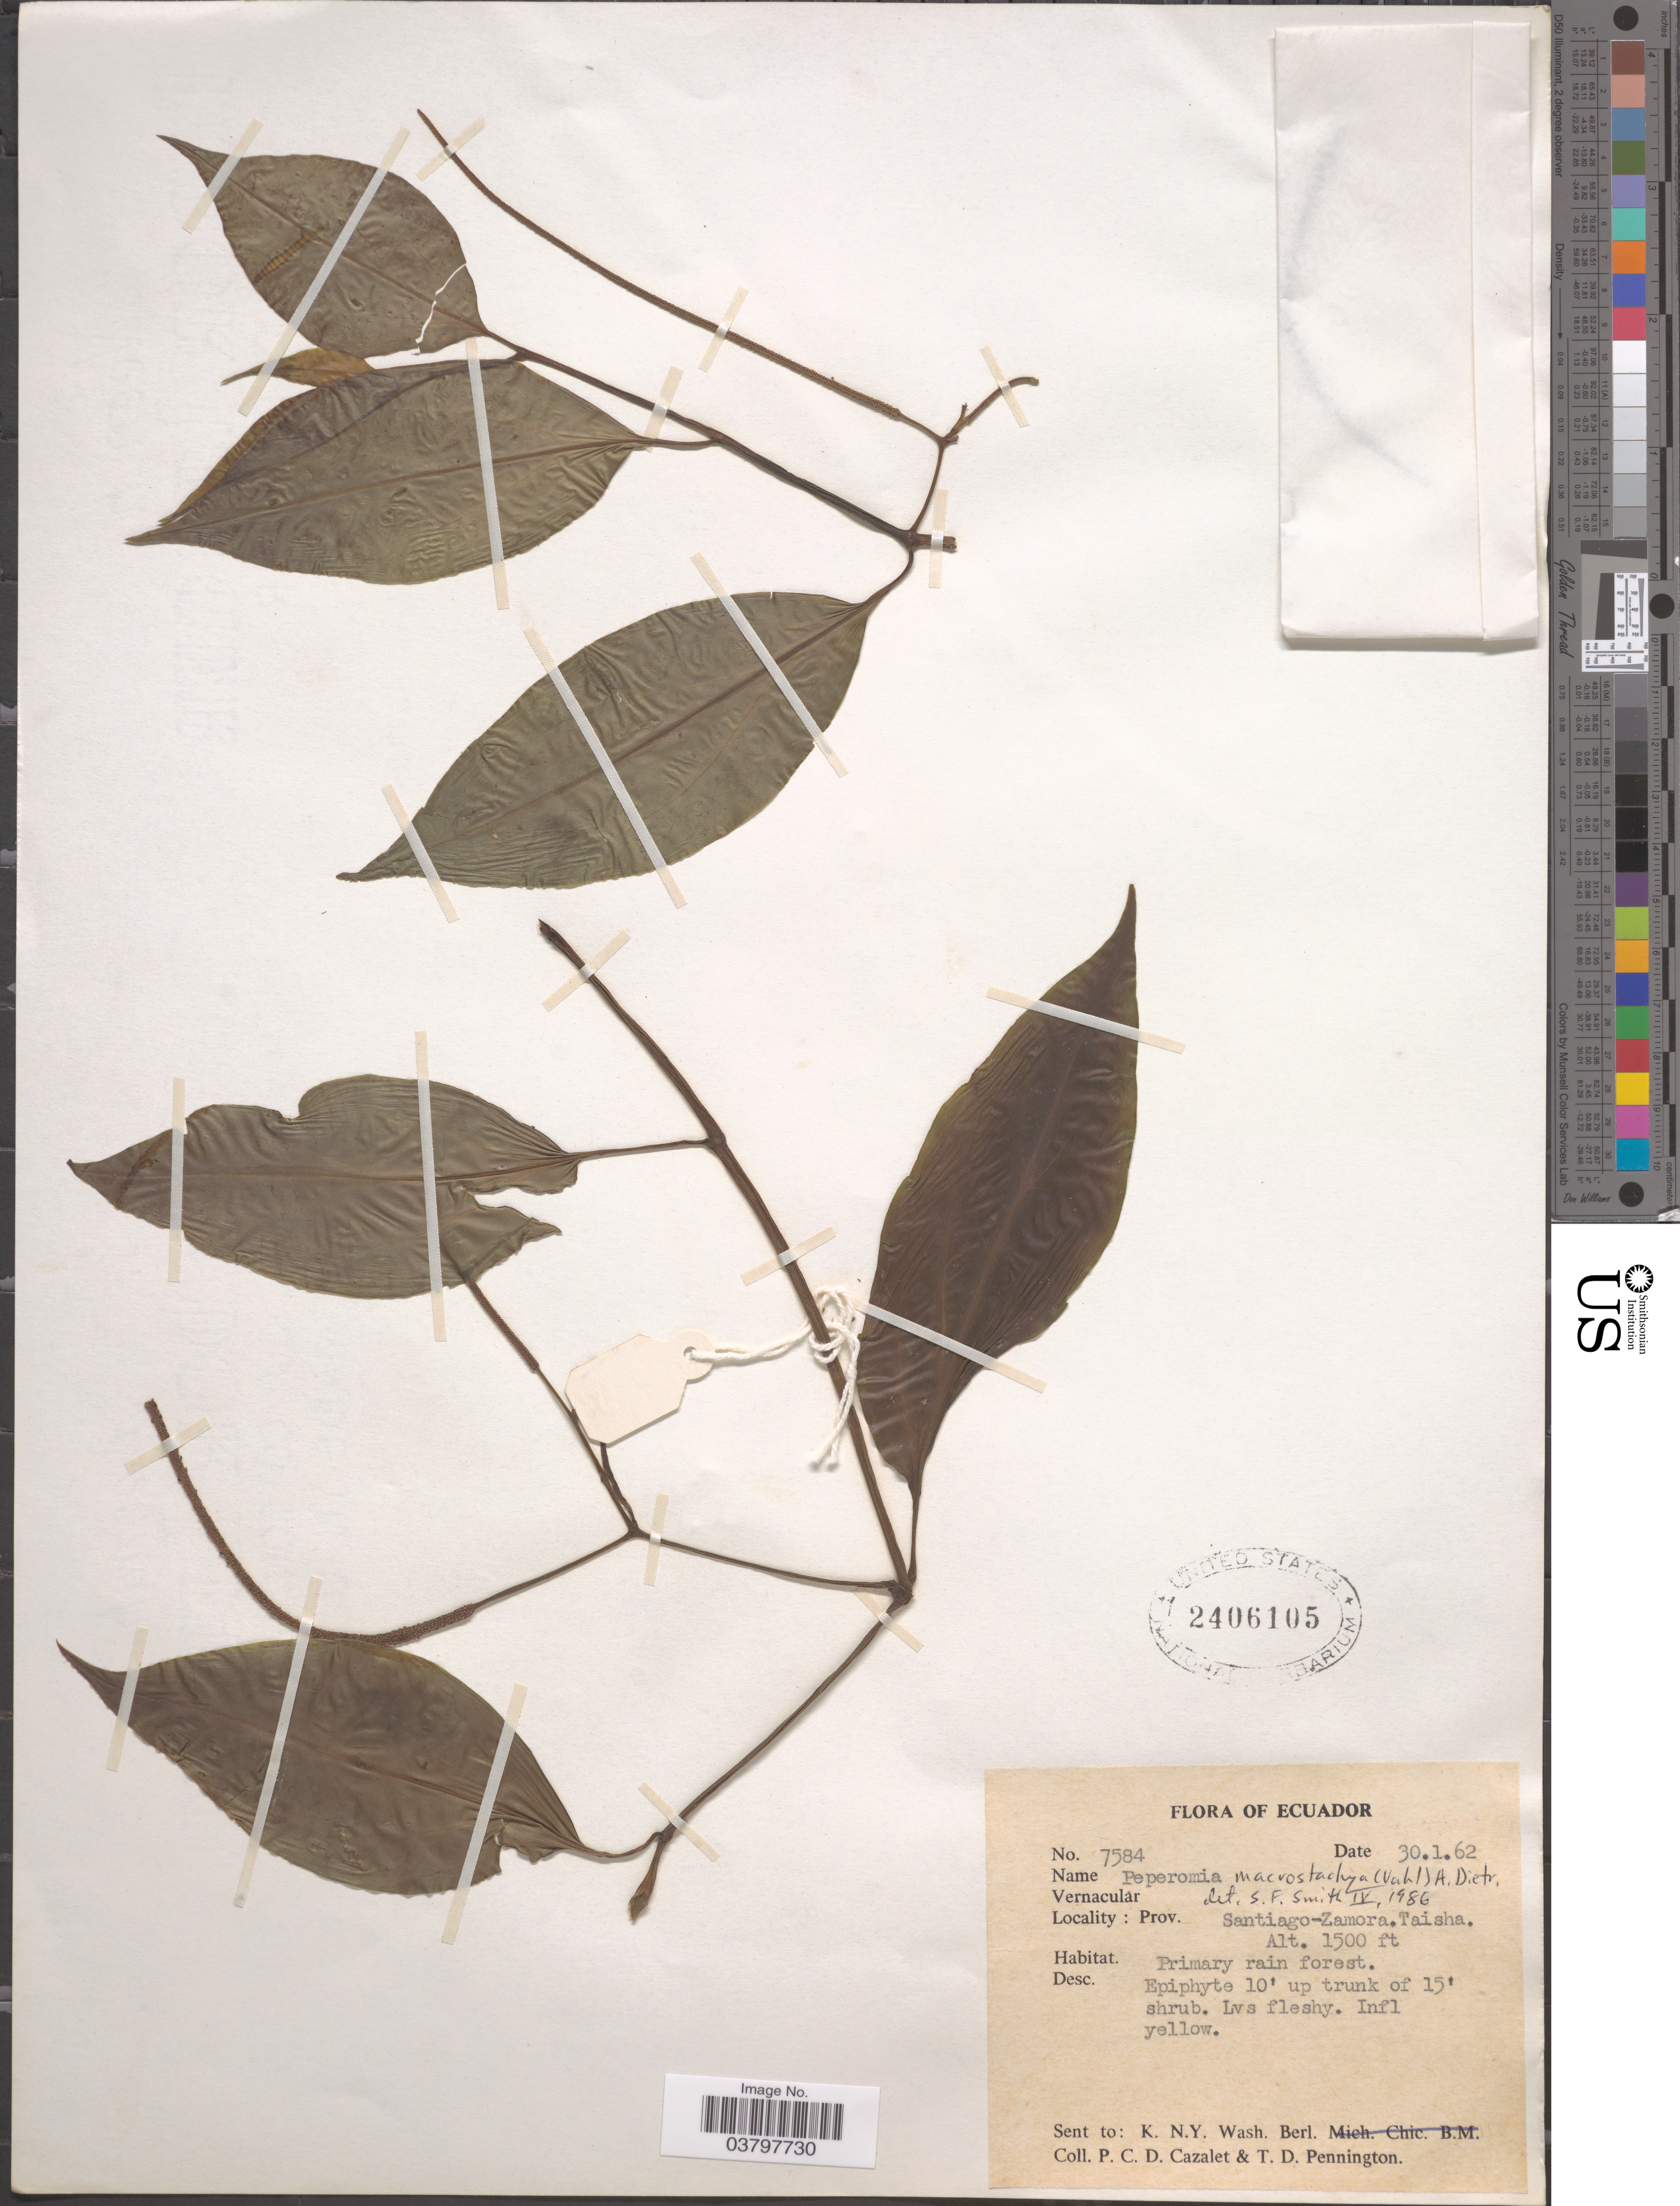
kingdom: Plantae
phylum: Tracheophyta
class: Magnoliopsida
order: Piperales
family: Piperaceae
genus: Peperomia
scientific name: Peperomia macrostachya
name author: (Vahl) A. Dietr.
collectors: P. C. D. Cazalet & T. D. Pennington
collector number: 7584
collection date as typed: Transcribed d/m/y: 30/1/62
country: Ecuador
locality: Prov. Santiago-Zamora. Taisha.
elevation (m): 457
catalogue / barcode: US 2406105